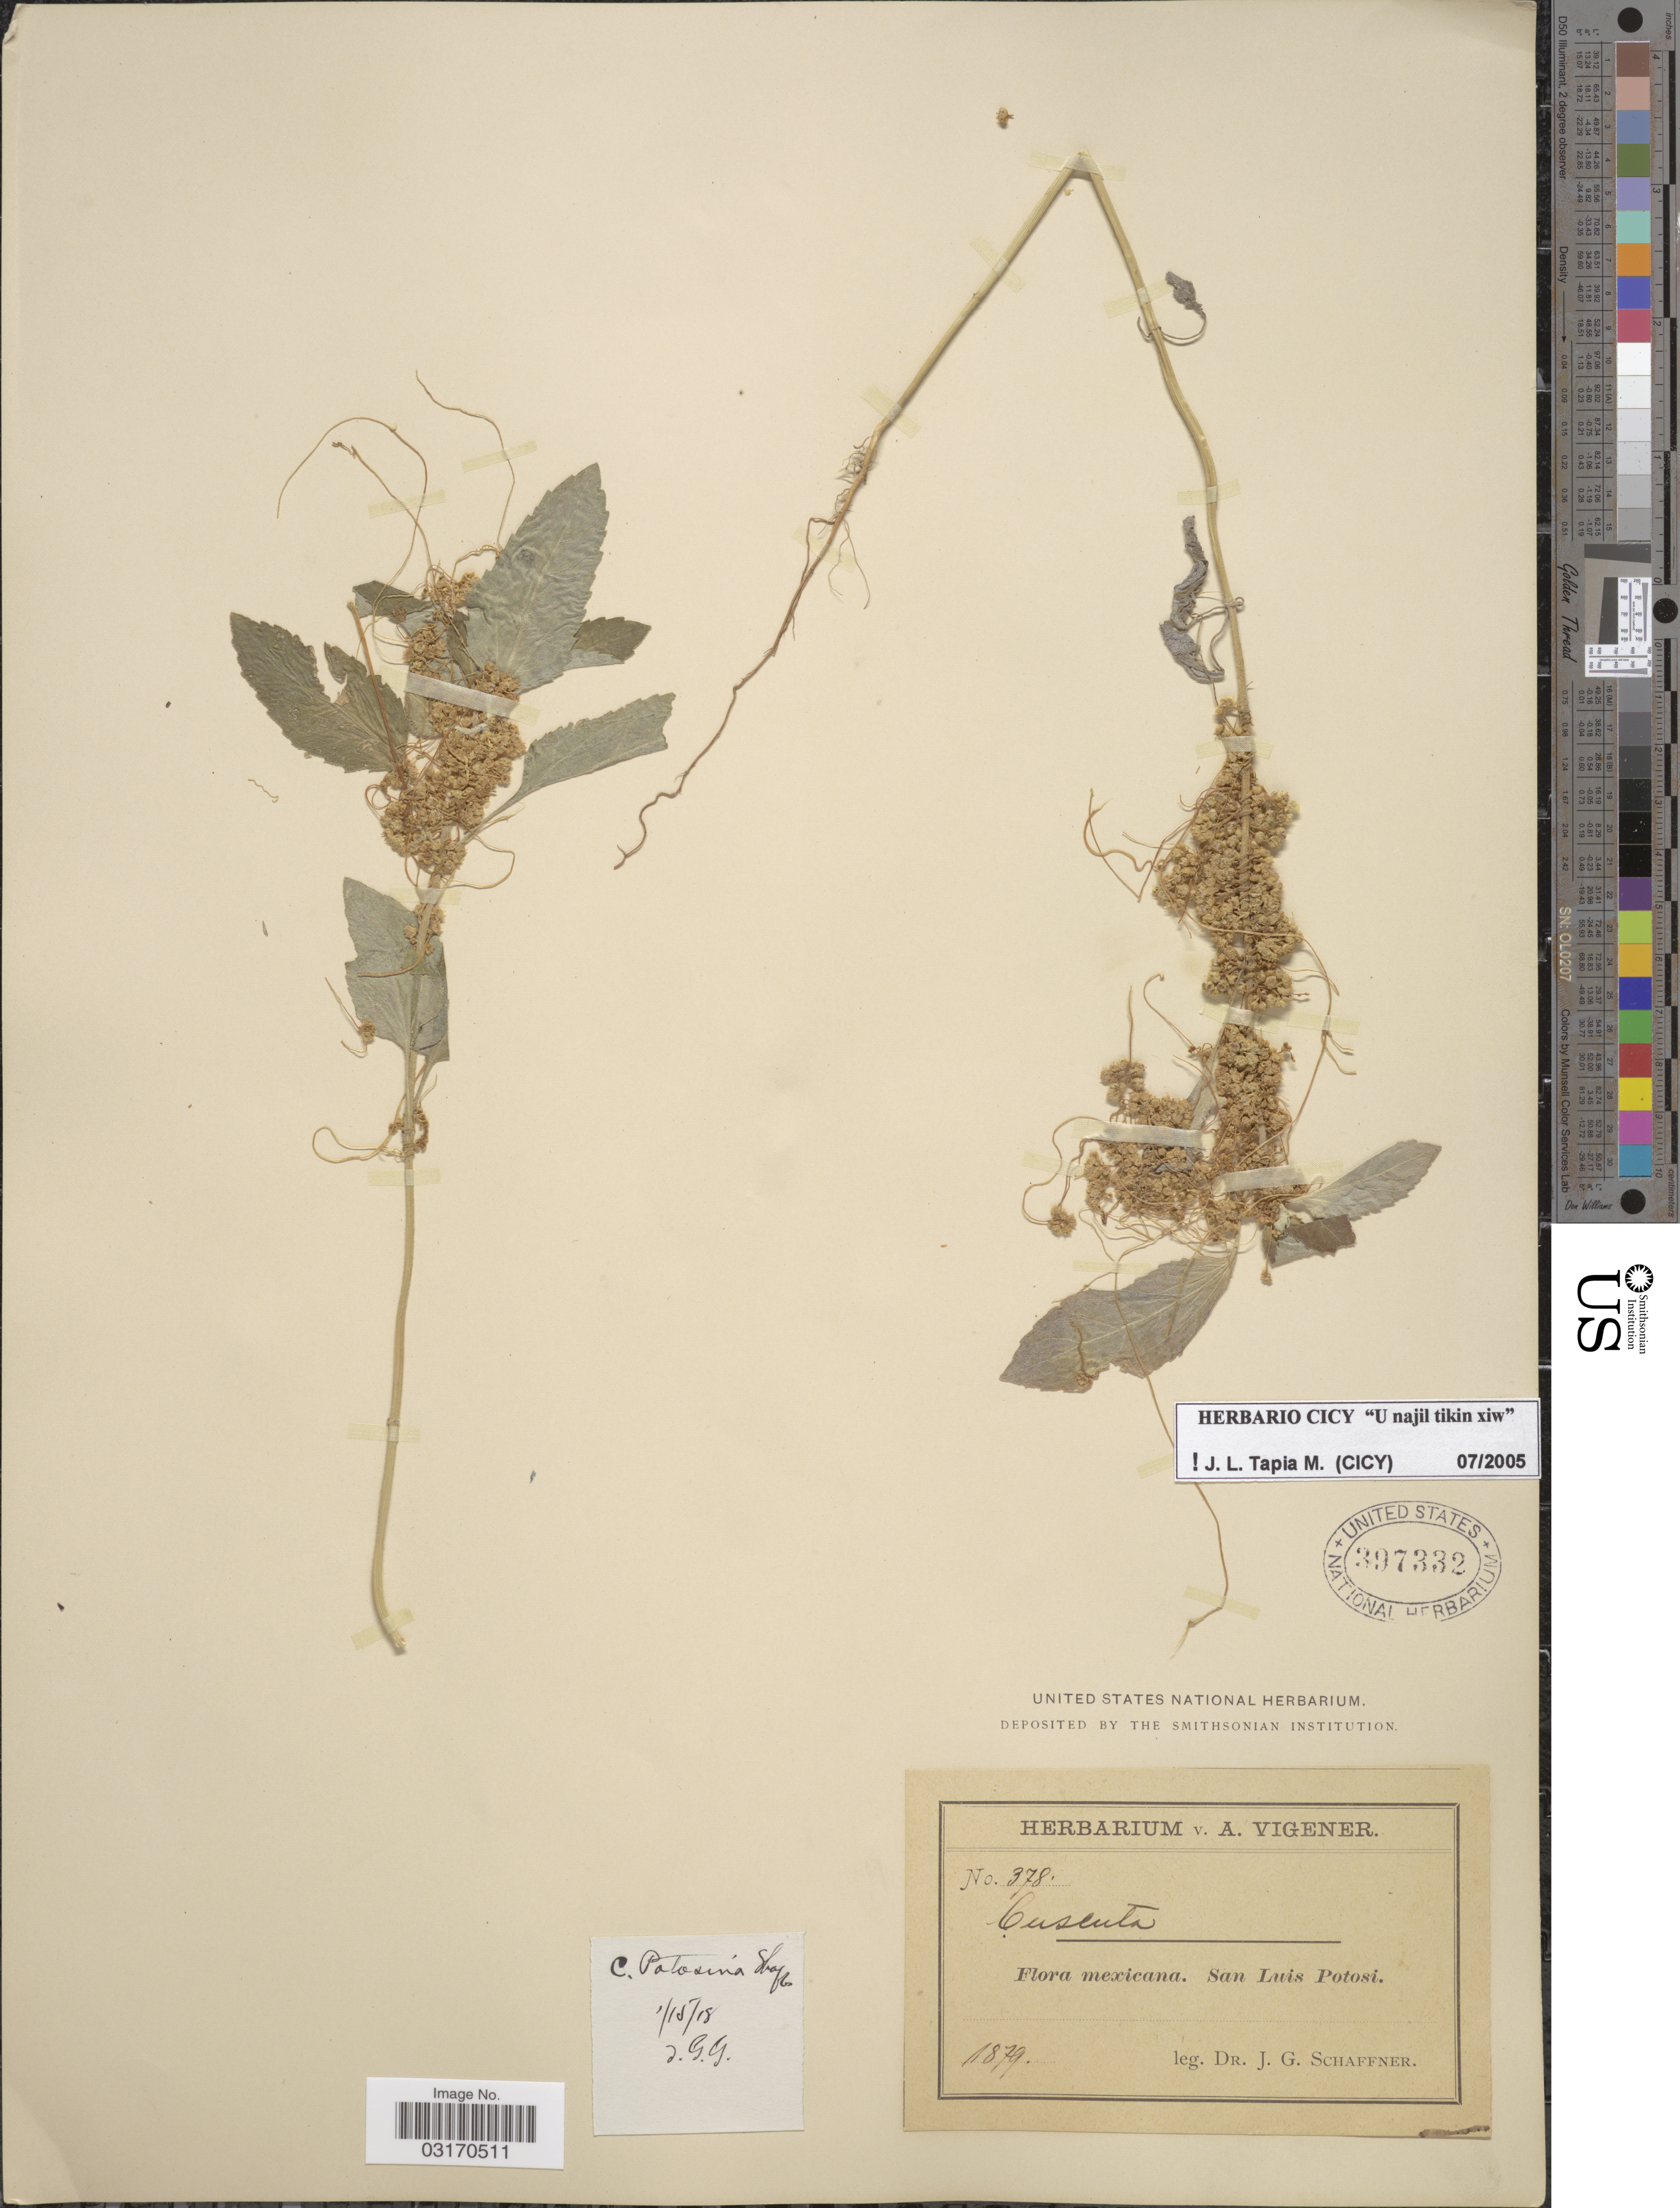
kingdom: Plantae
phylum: Tracheophyta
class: Magnoliopsida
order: Solanales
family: Convolvulaceae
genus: Cuscuta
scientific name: Cuscuta pringlei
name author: Yunck.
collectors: J. G. Schaffner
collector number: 378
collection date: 1879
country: Mexico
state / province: San Luis Potosí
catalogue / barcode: US 397332